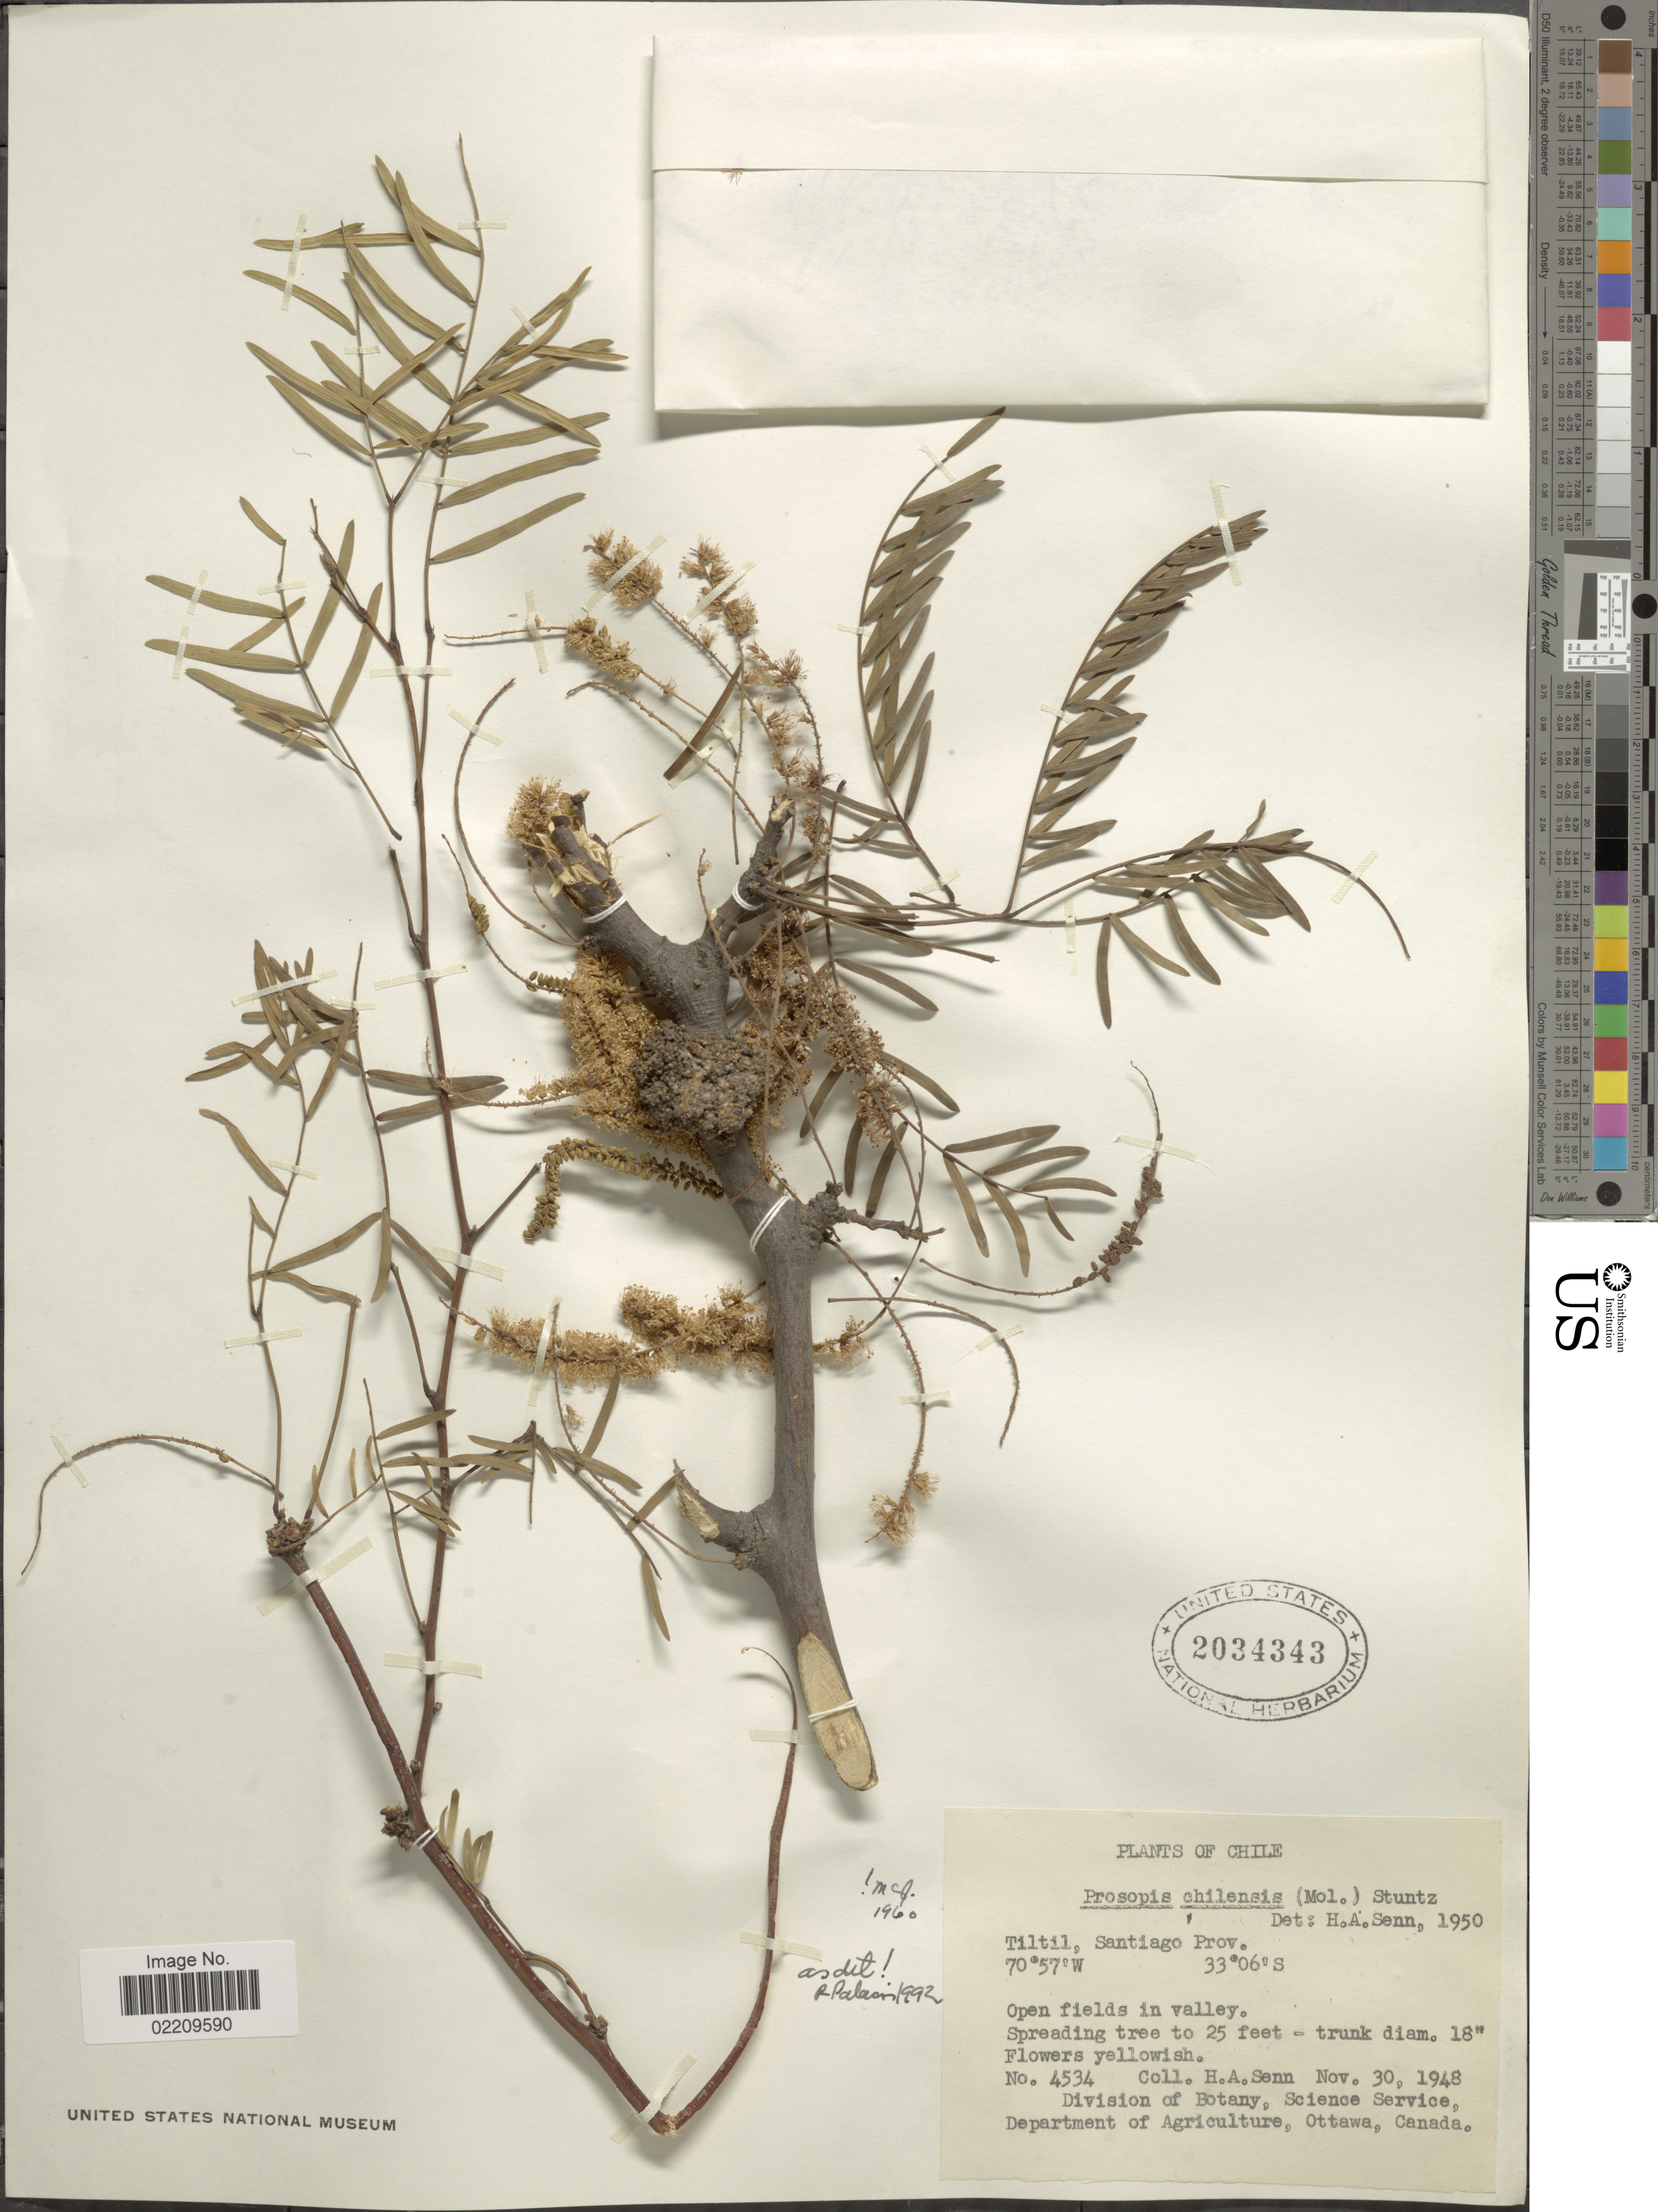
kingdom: Plantae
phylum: Tracheophyta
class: Magnoliopsida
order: Fabales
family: Fabaceae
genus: Neltuma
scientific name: Neltuma chilensis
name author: (Molina) C. E. Hughes & G.P. Lewis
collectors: H. Senn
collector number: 4534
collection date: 1948-11-30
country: Chile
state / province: Región Metropolitana (RM)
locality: Tilti, Santiago Prov. Open fields in valley.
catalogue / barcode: US 2034343